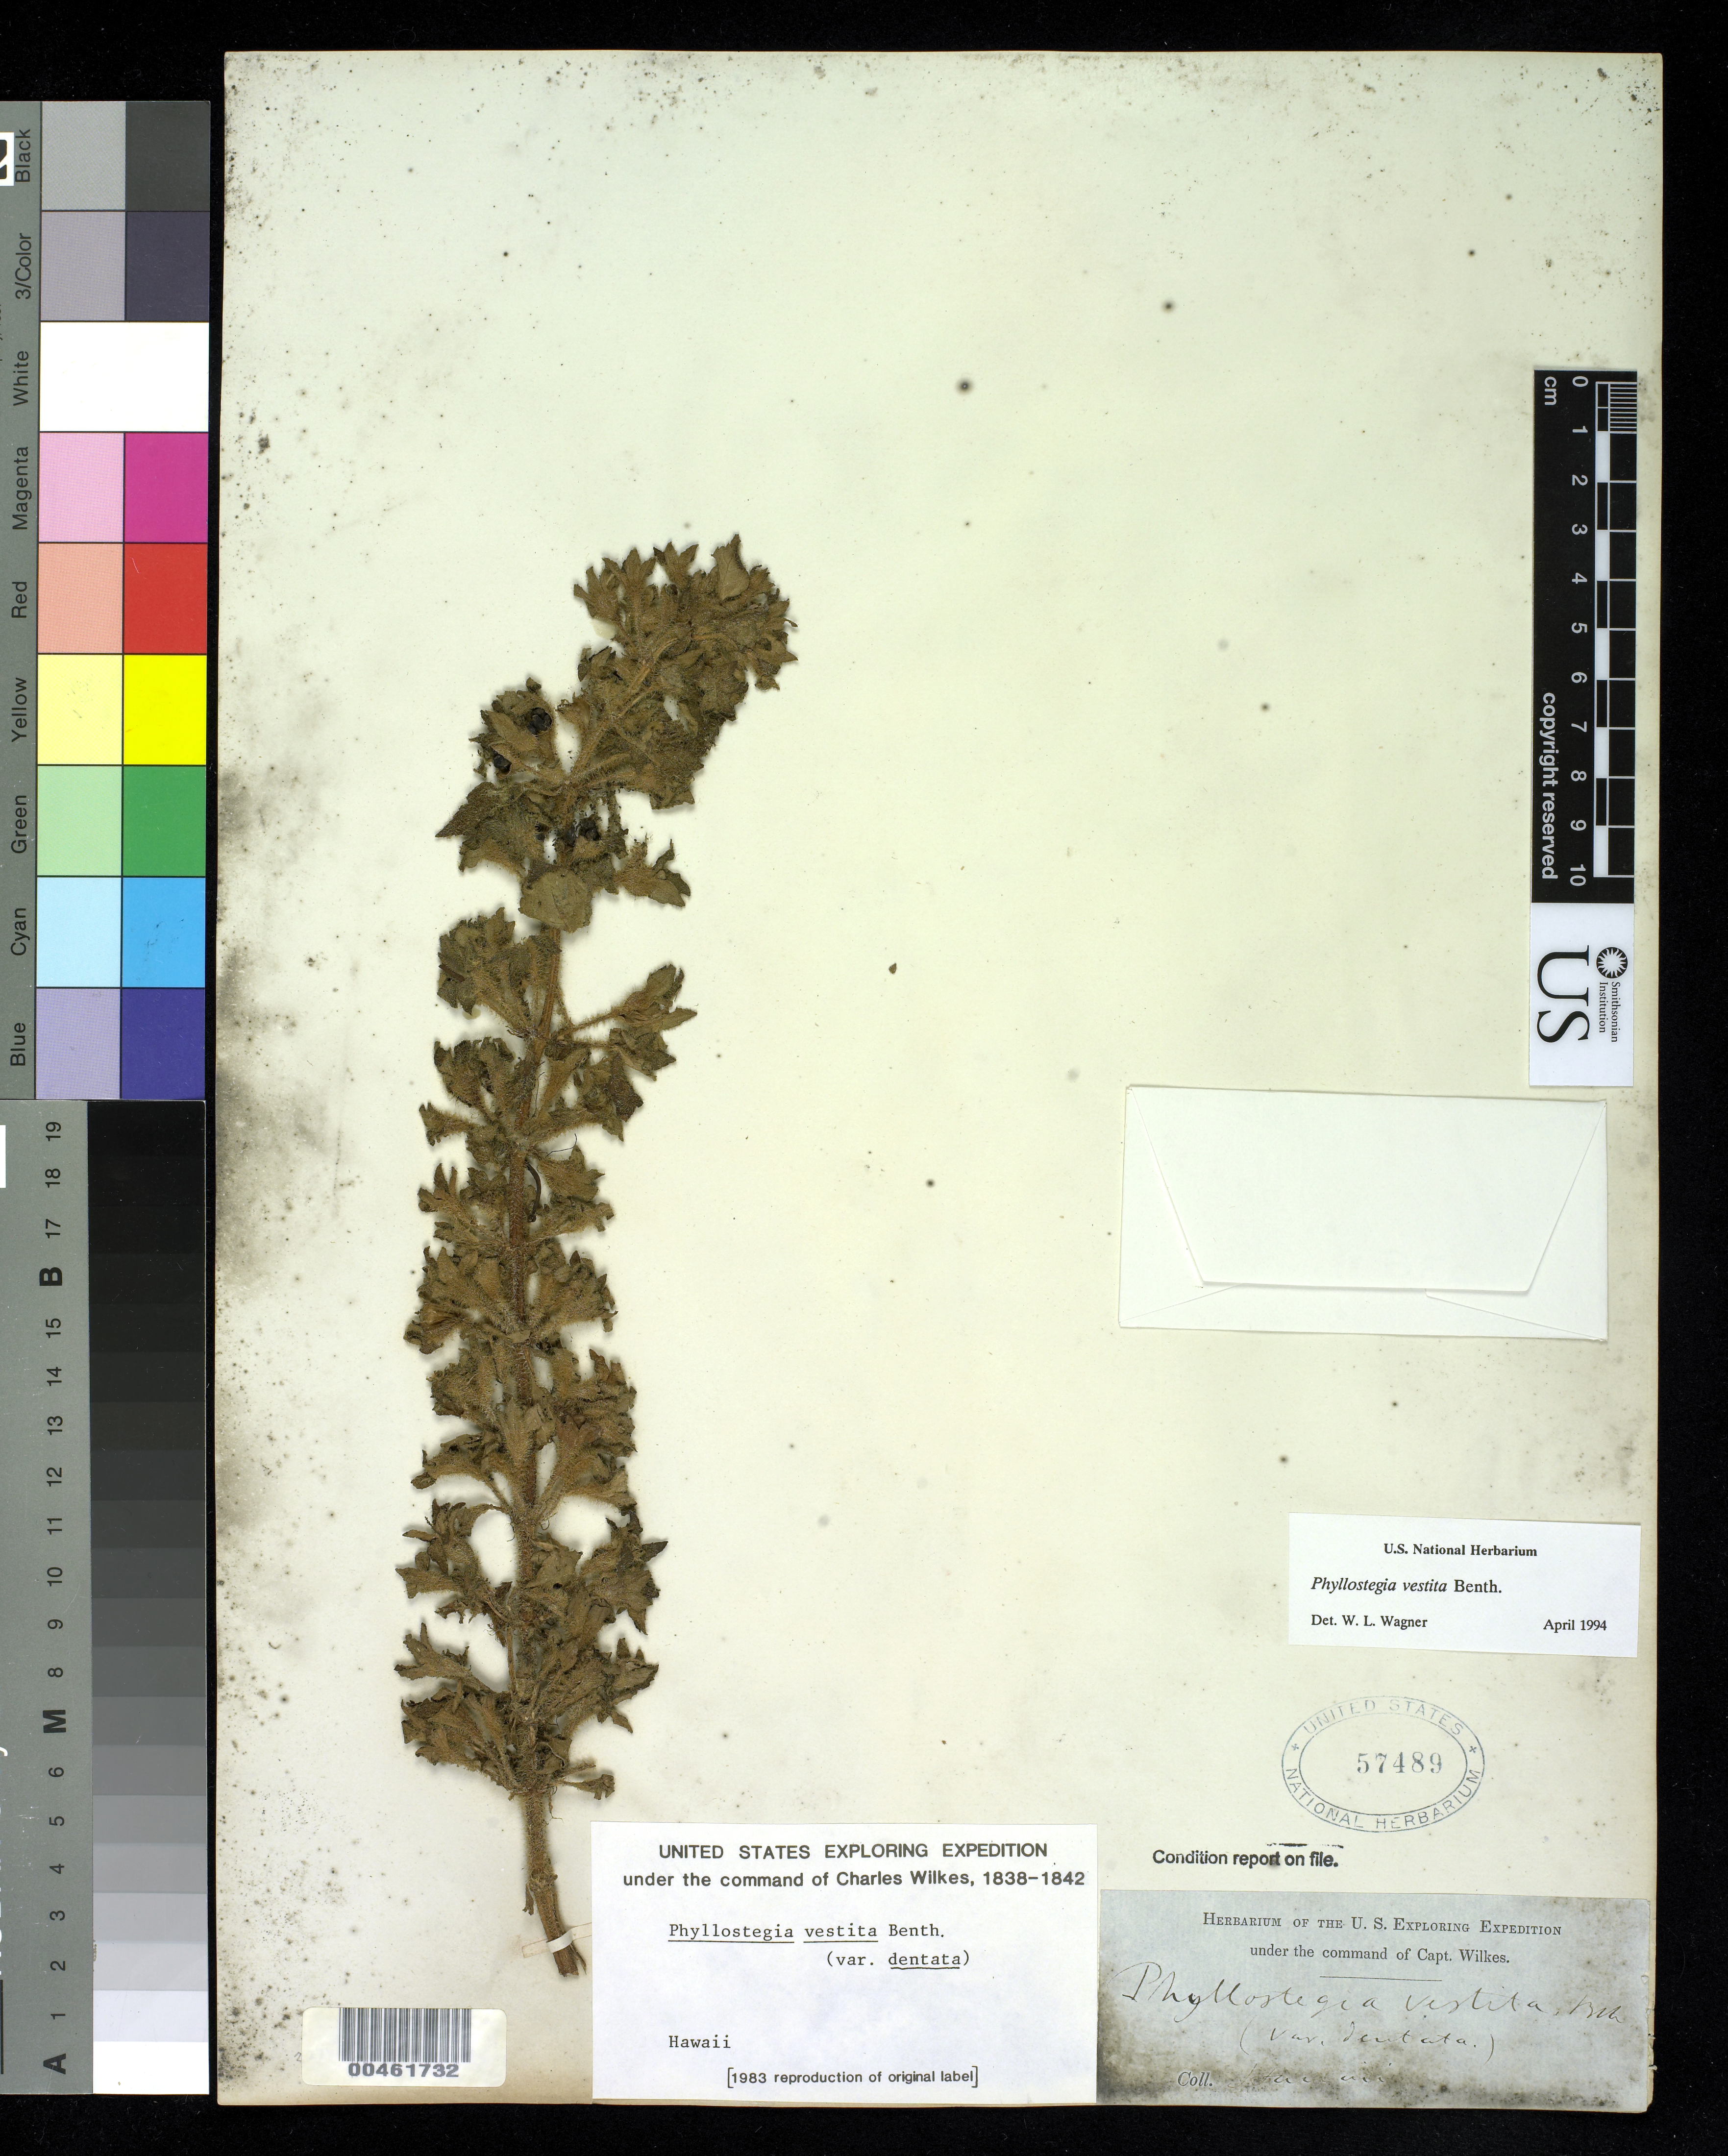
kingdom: Plantae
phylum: Tracheophyta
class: Magnoliopsida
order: Lamiales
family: Lamiaceae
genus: Phyllostegia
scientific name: Phyllostegia vestita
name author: Benth.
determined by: Wagner, W. L., (BOT), Smithsonian Institution - National Museum of Natural History (UNITED STATES)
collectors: Wilkes Explor. Exped.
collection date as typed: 1838 to -- --- 1842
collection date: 1838/1842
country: United States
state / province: Hawaii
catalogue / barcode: US 57489